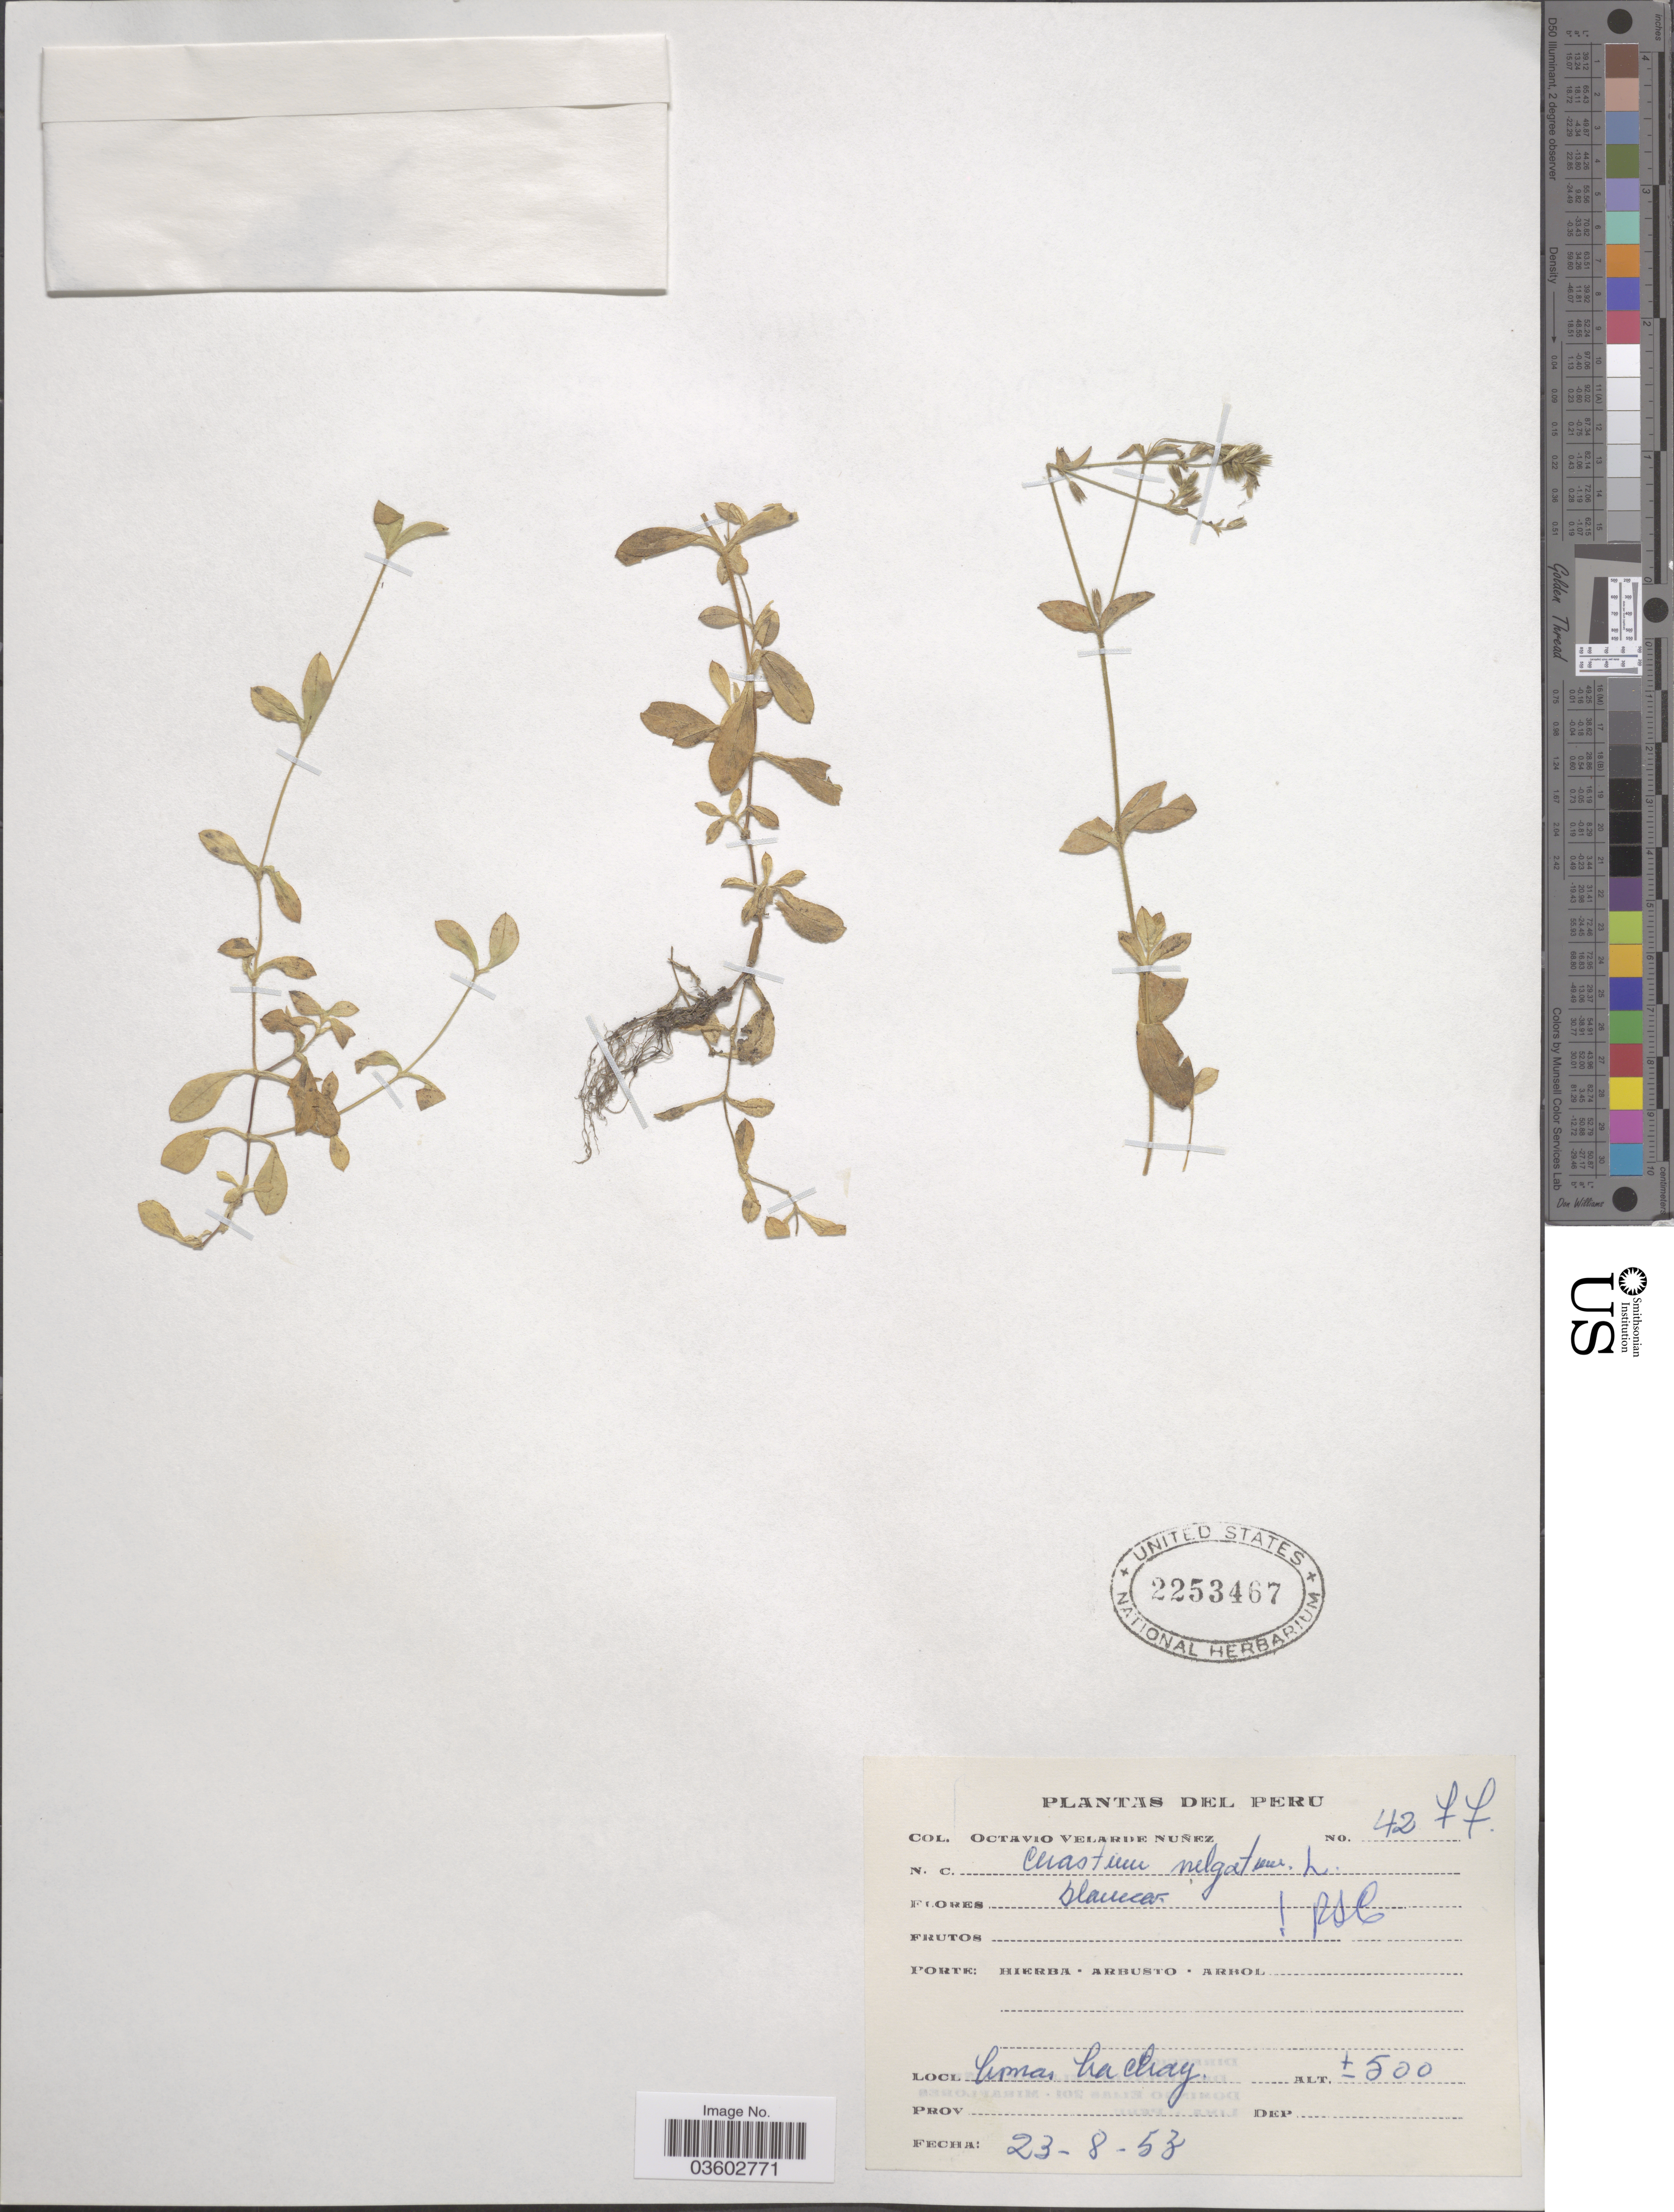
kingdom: Plantae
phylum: Tracheophyta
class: Magnoliopsida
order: Caryophyllales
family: Caryophyllaceae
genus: Cerastium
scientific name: Cerastium vulgatum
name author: L.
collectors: O. Velarde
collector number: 4277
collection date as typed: Transcribed d/m/y: 23/8/53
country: Peru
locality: Lomas. La chay.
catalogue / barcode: US 2253467